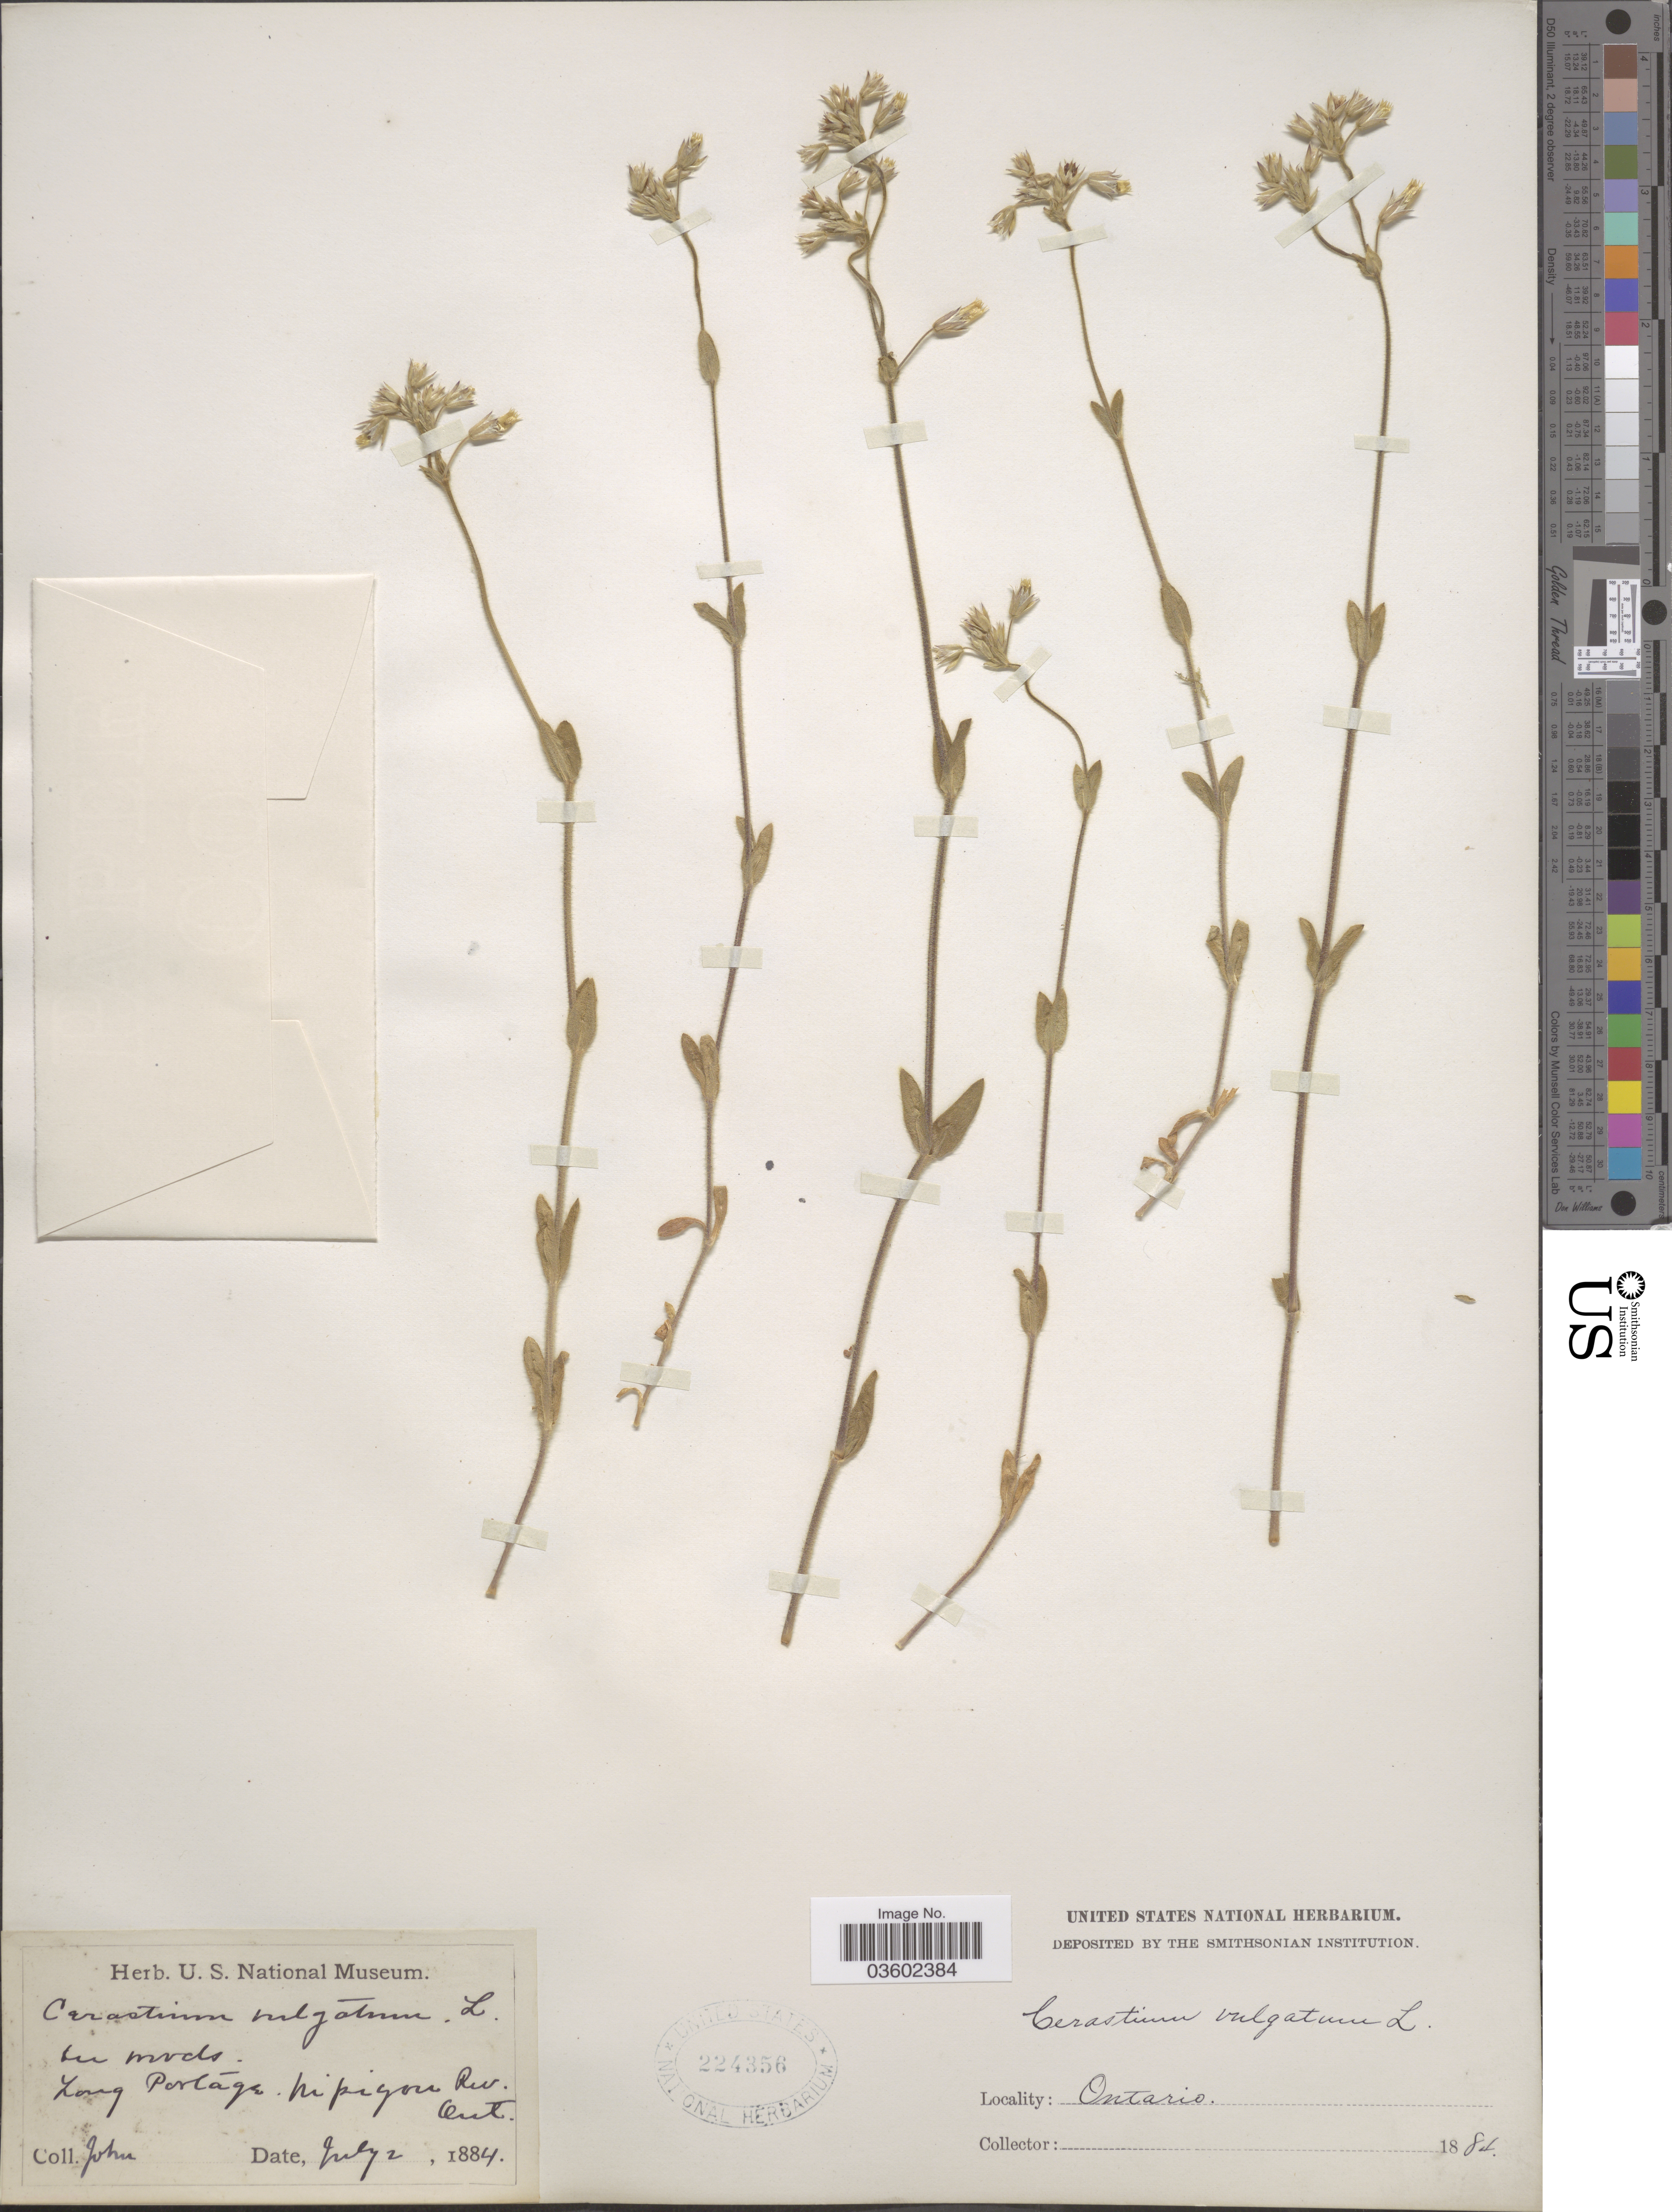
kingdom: Plantae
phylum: Tracheophyta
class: Magnoliopsida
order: Caryophyllales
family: Caryophyllaceae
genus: Cerastium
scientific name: Cerastium vulgatum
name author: L.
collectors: -. John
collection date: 1884-07-02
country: Canada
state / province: Ontario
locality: Long Portage. Nipigon Riv.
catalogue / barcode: US 224356